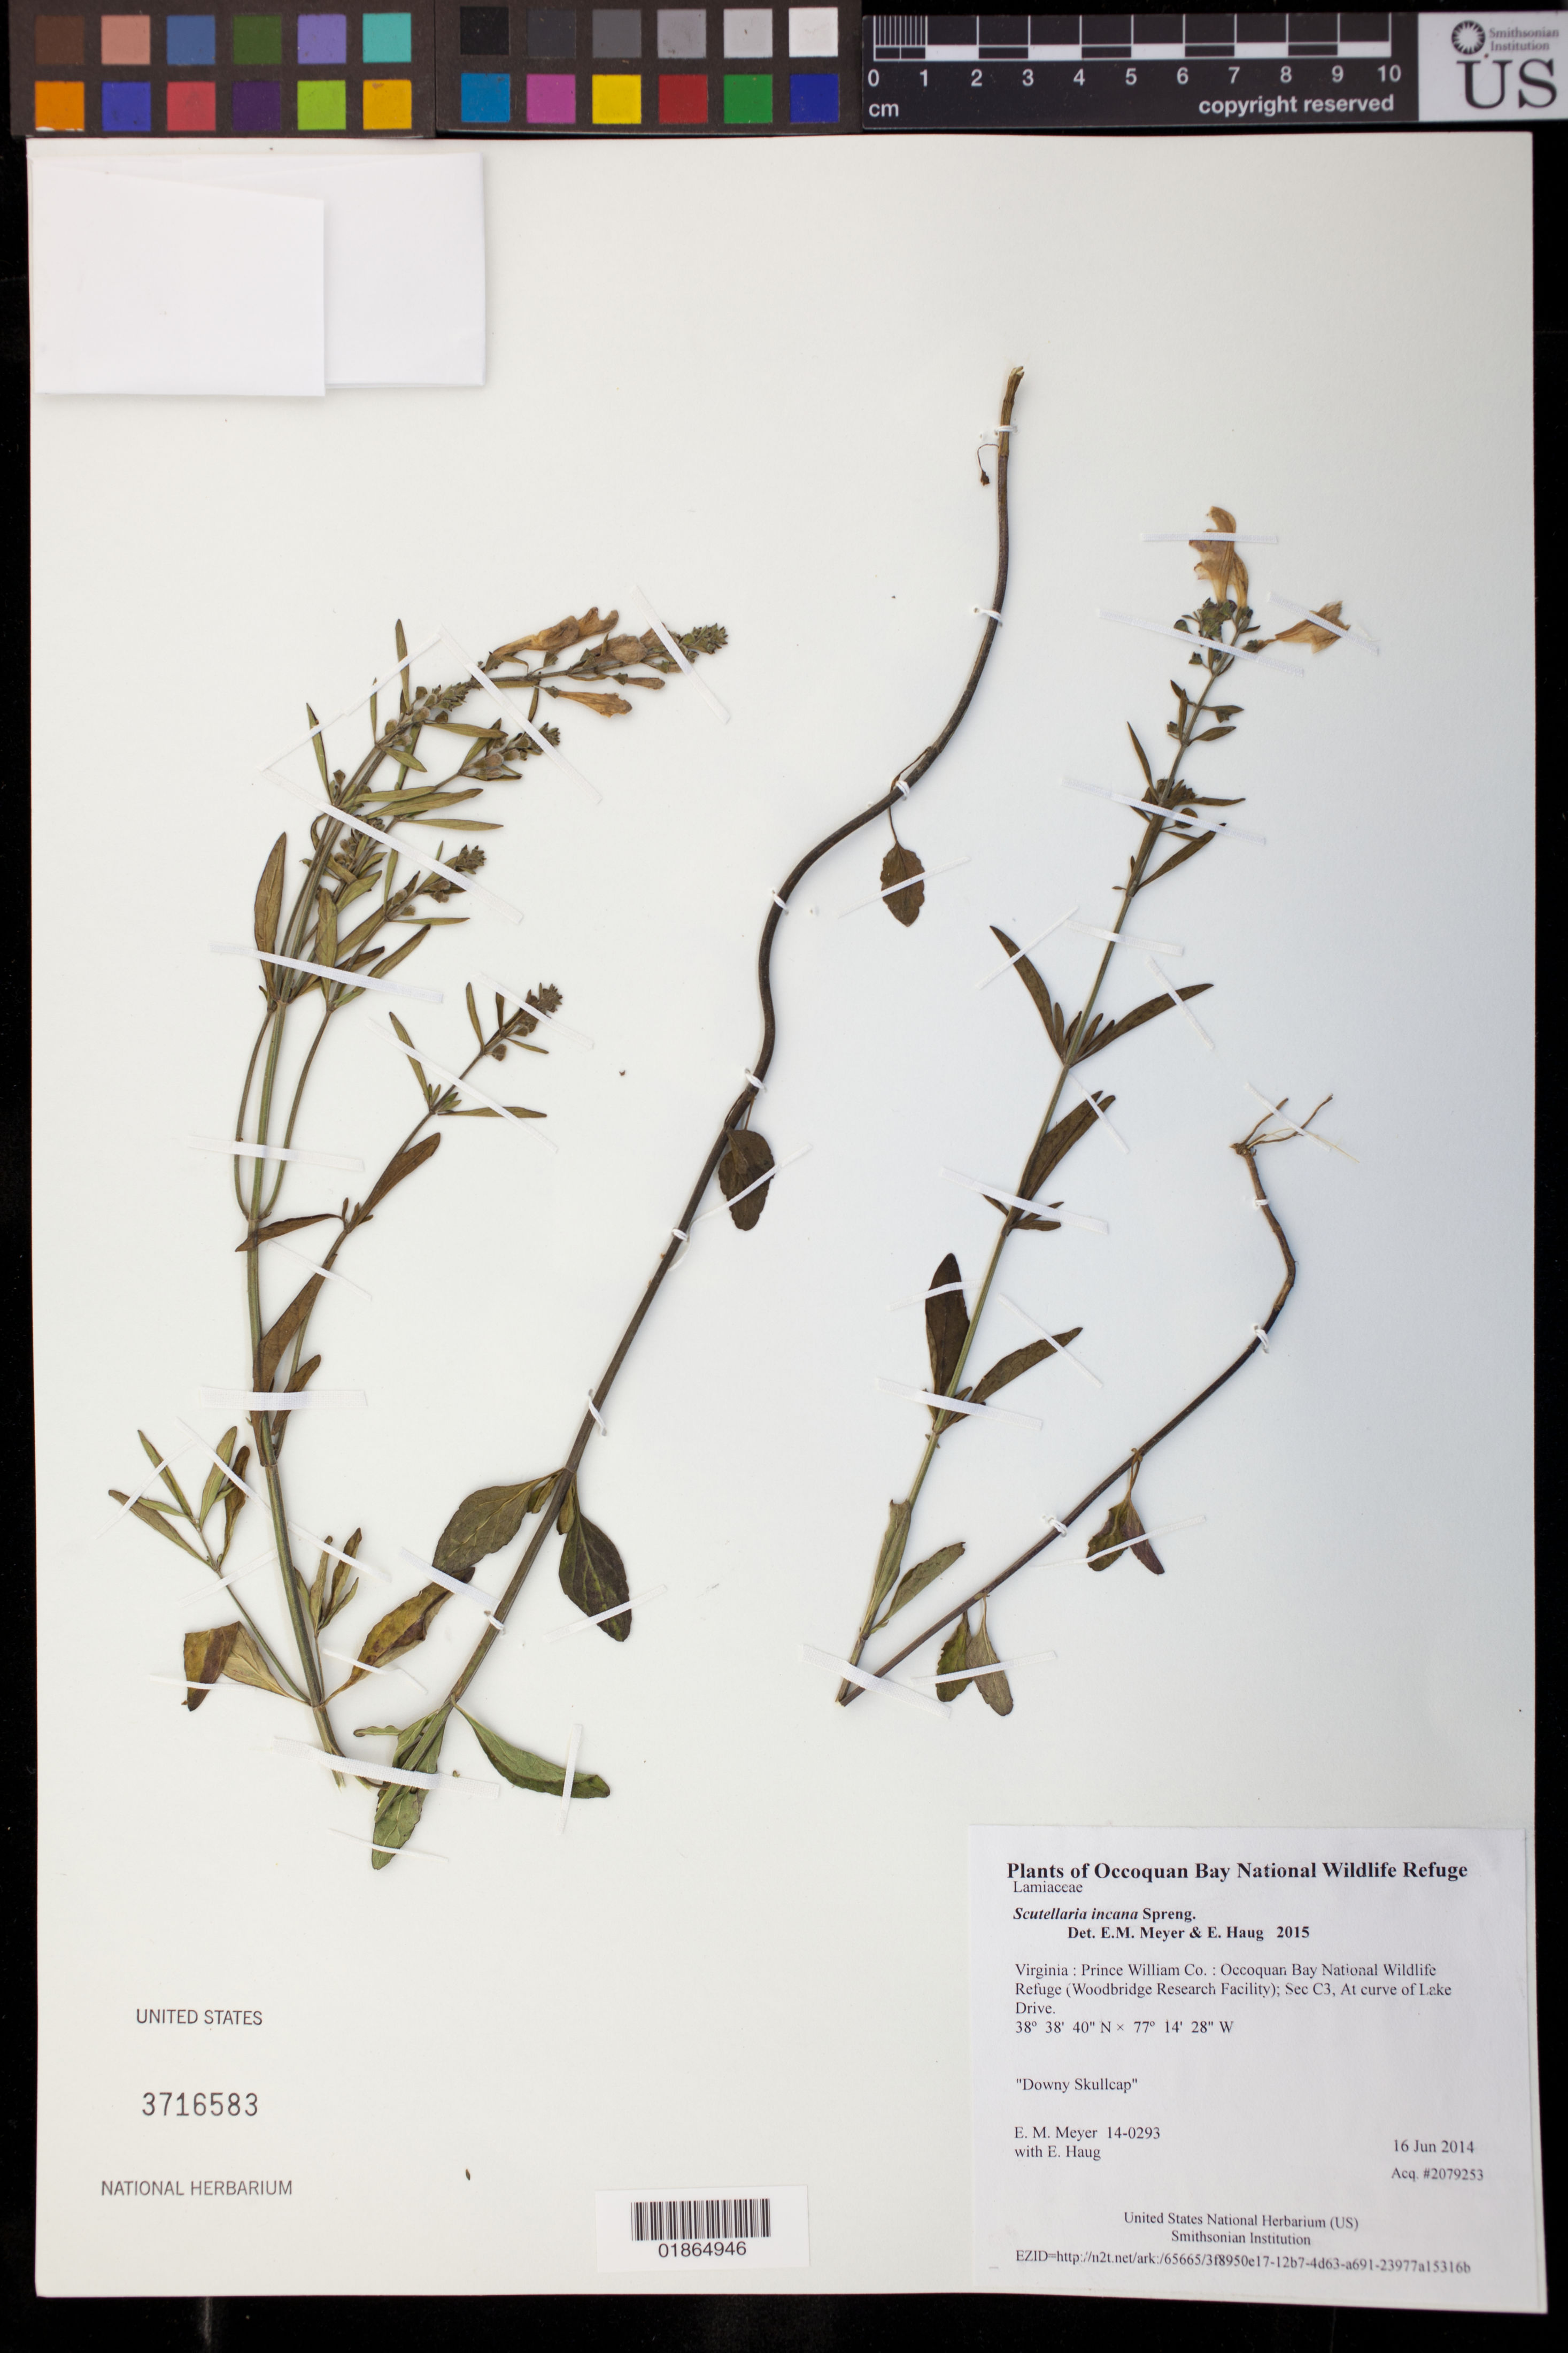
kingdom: Plantae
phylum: Tracheophyta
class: Magnoliopsida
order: Lamiales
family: Lamiaceae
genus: Scutellaria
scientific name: Scutellaria incana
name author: Biehler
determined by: Meyer, E. M.; Haug, E.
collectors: E. M. Meyer & E. Haug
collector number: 14-0293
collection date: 2014-06-16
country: United States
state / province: Virginia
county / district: Prince William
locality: Occoquan Bay National Wildlife Refuge (Woodbridge Research Facility); Sec C3, At curve of Lake Drive.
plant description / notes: Downy Skullcap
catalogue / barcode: US 3716583